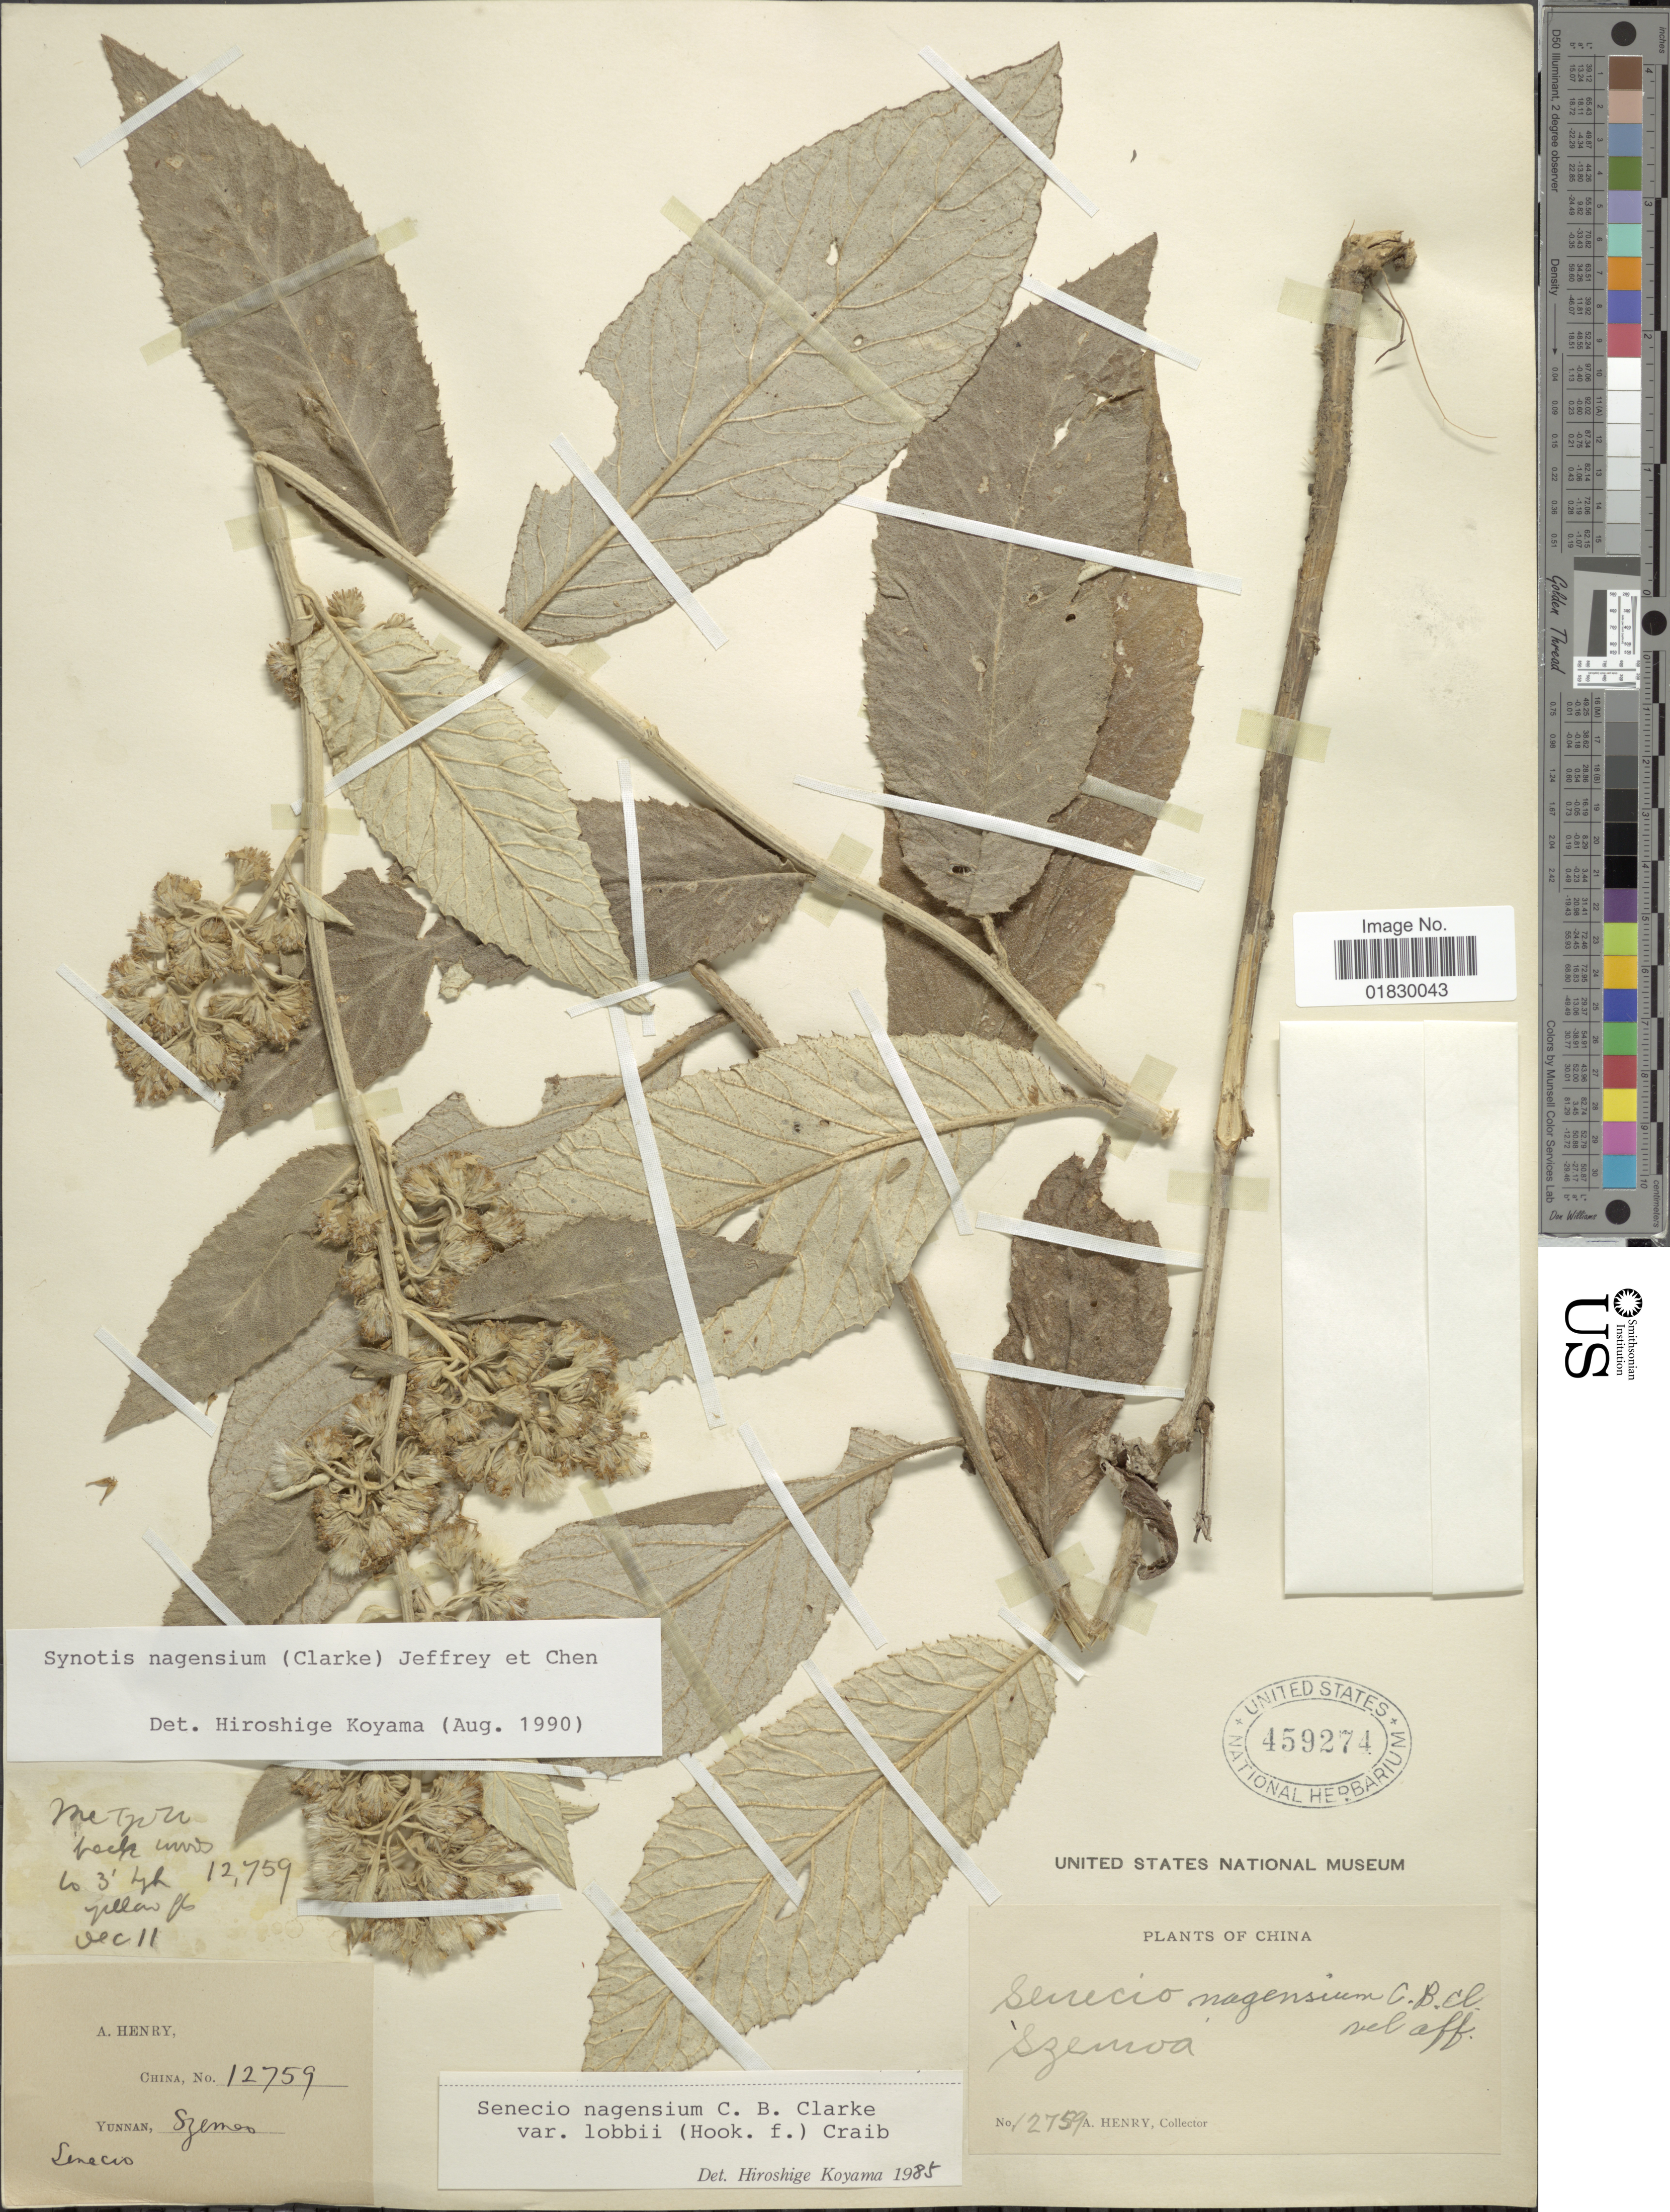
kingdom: Plantae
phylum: Tracheophyta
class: Magnoliopsida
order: Asterales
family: Asteraceae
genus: Synotis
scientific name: Synotis nagensium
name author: (C.B. Clarke) C. Jeffrey & Y.L. Chen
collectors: A. Henry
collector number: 12759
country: China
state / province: Yunnan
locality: Yunnan, Szemoa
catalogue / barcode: US 459274